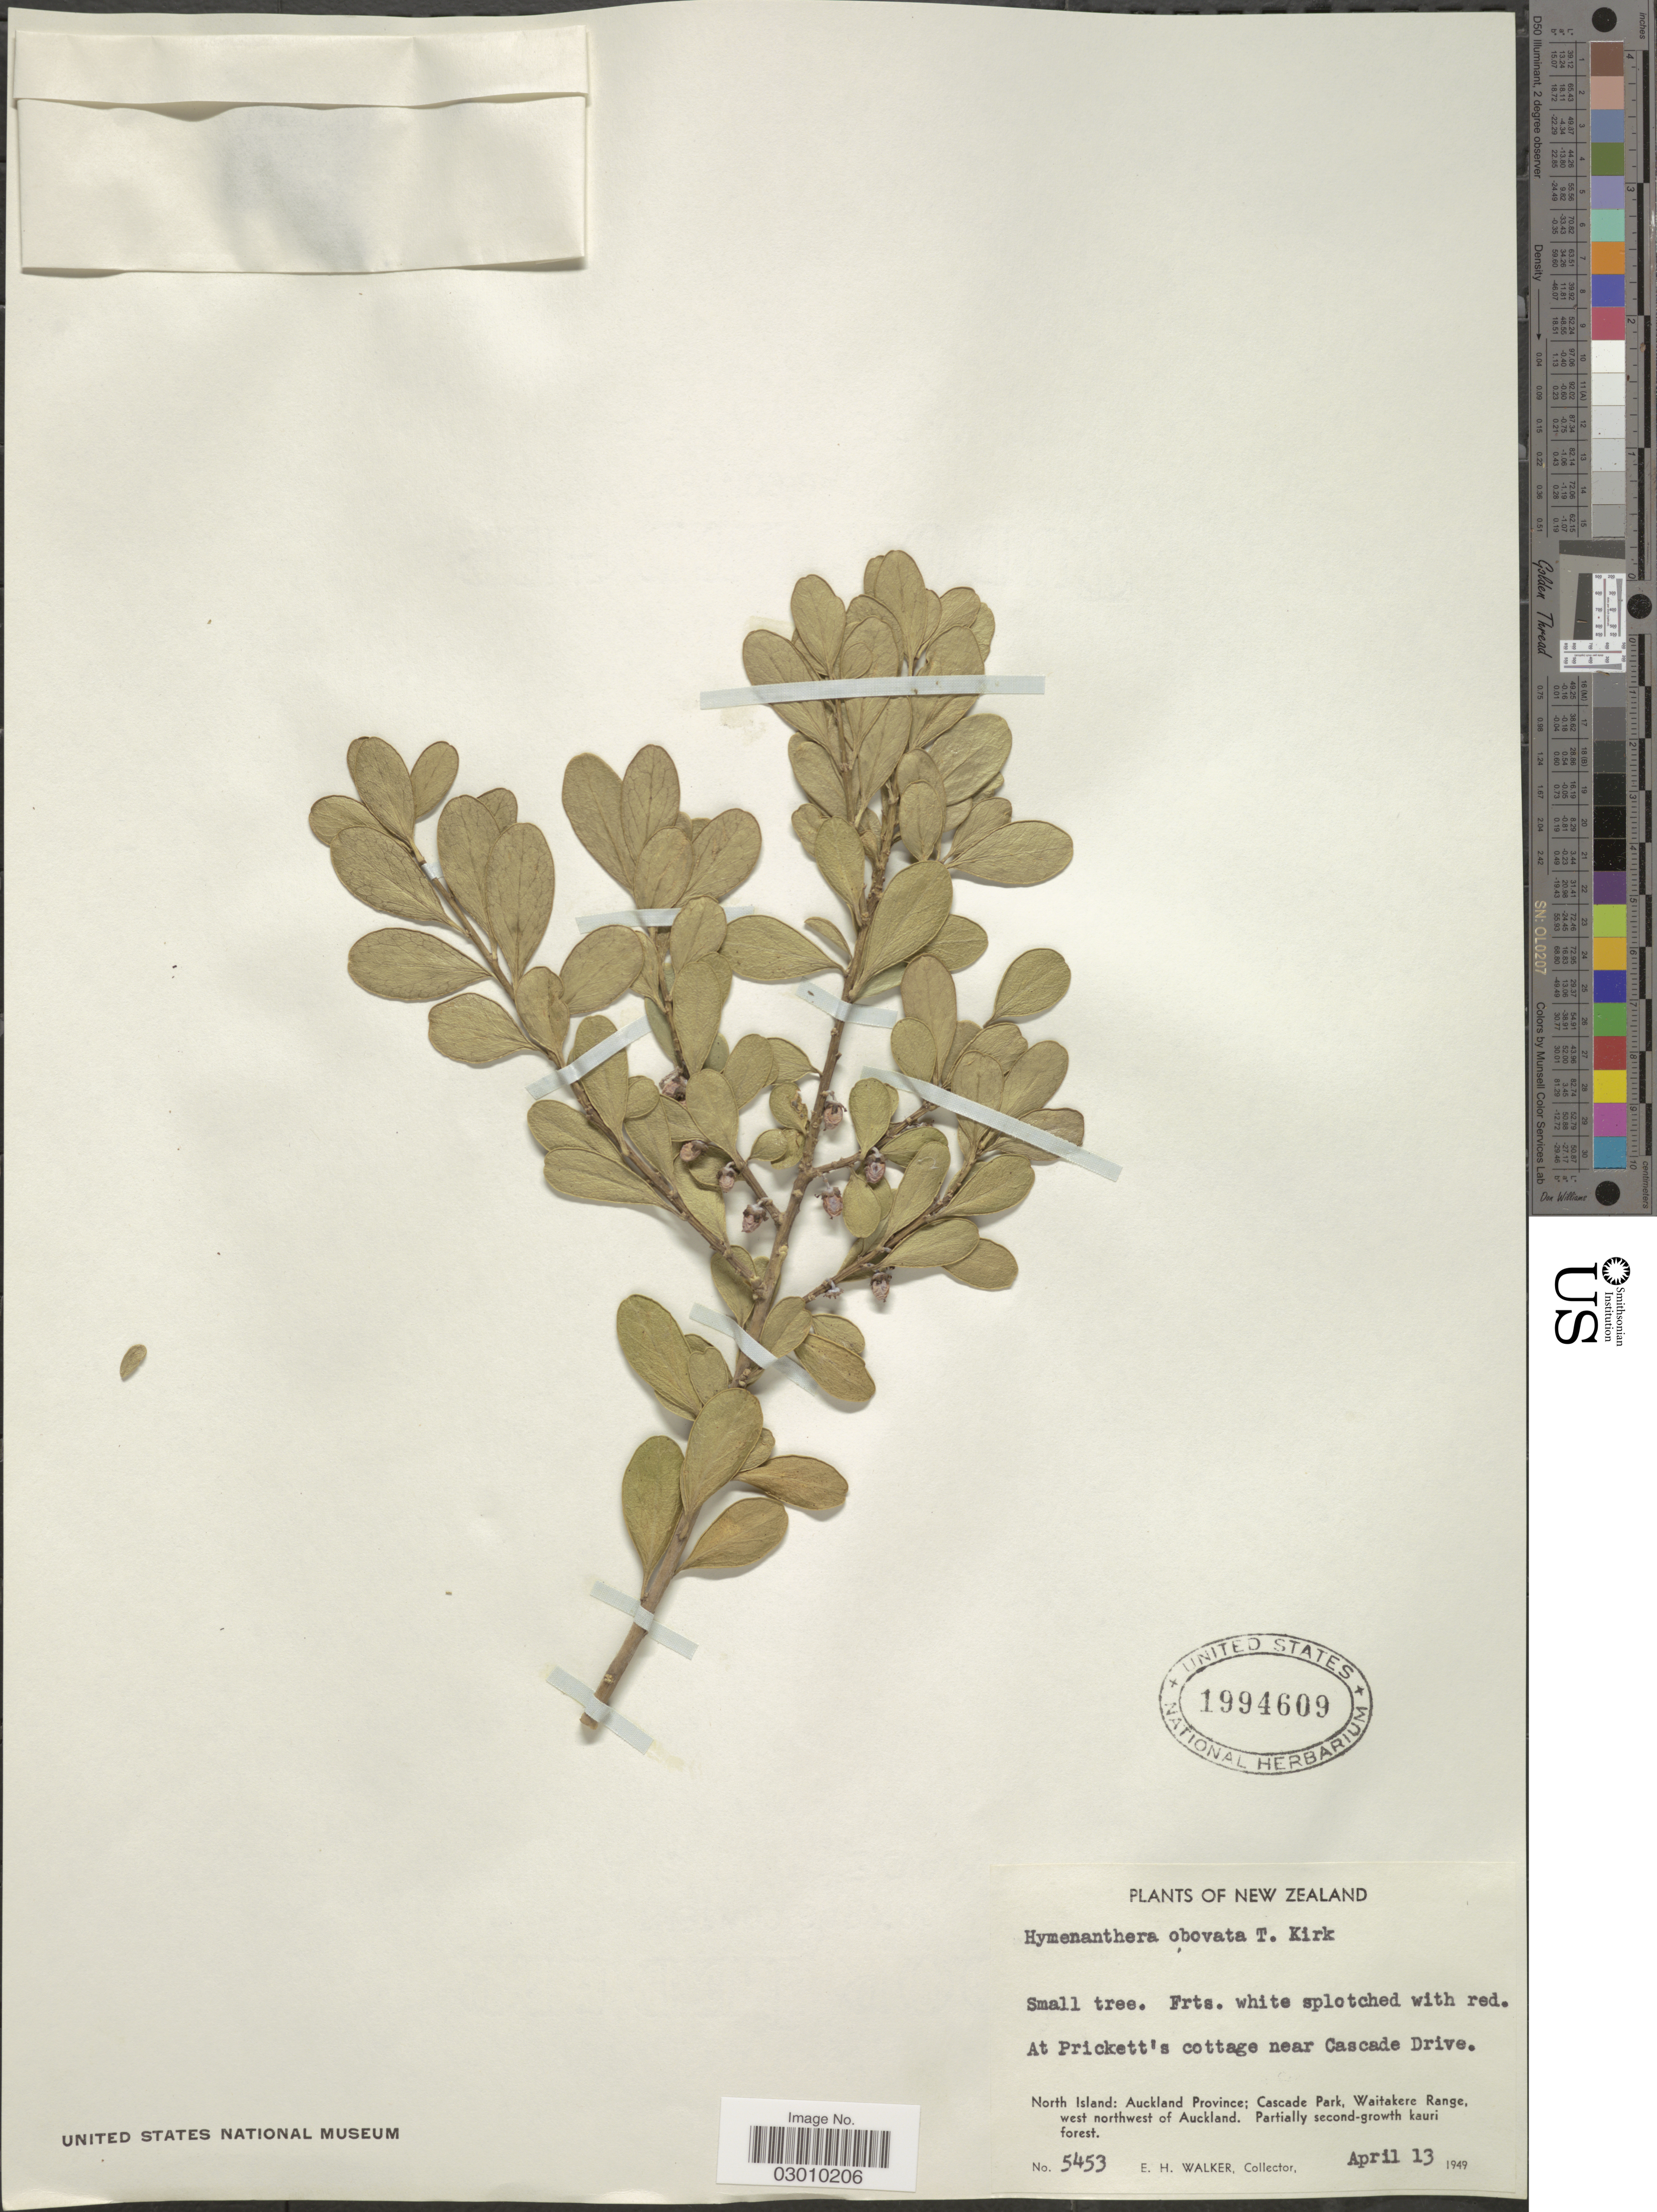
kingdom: Plantae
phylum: Tracheophyta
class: Magnoliopsida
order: Malpighiales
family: Violaceae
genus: Melicytus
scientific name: Melicytus obovatus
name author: (Kirk) Garn.-Jones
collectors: E. H. Walker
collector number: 5453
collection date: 1949-04-13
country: New Zealand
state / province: Auckland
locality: At Pirckett's cottage near Cascade Drive. North Island; Cascade Park, Waitakere Range, west northwest of Auckland.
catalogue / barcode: US 1994609